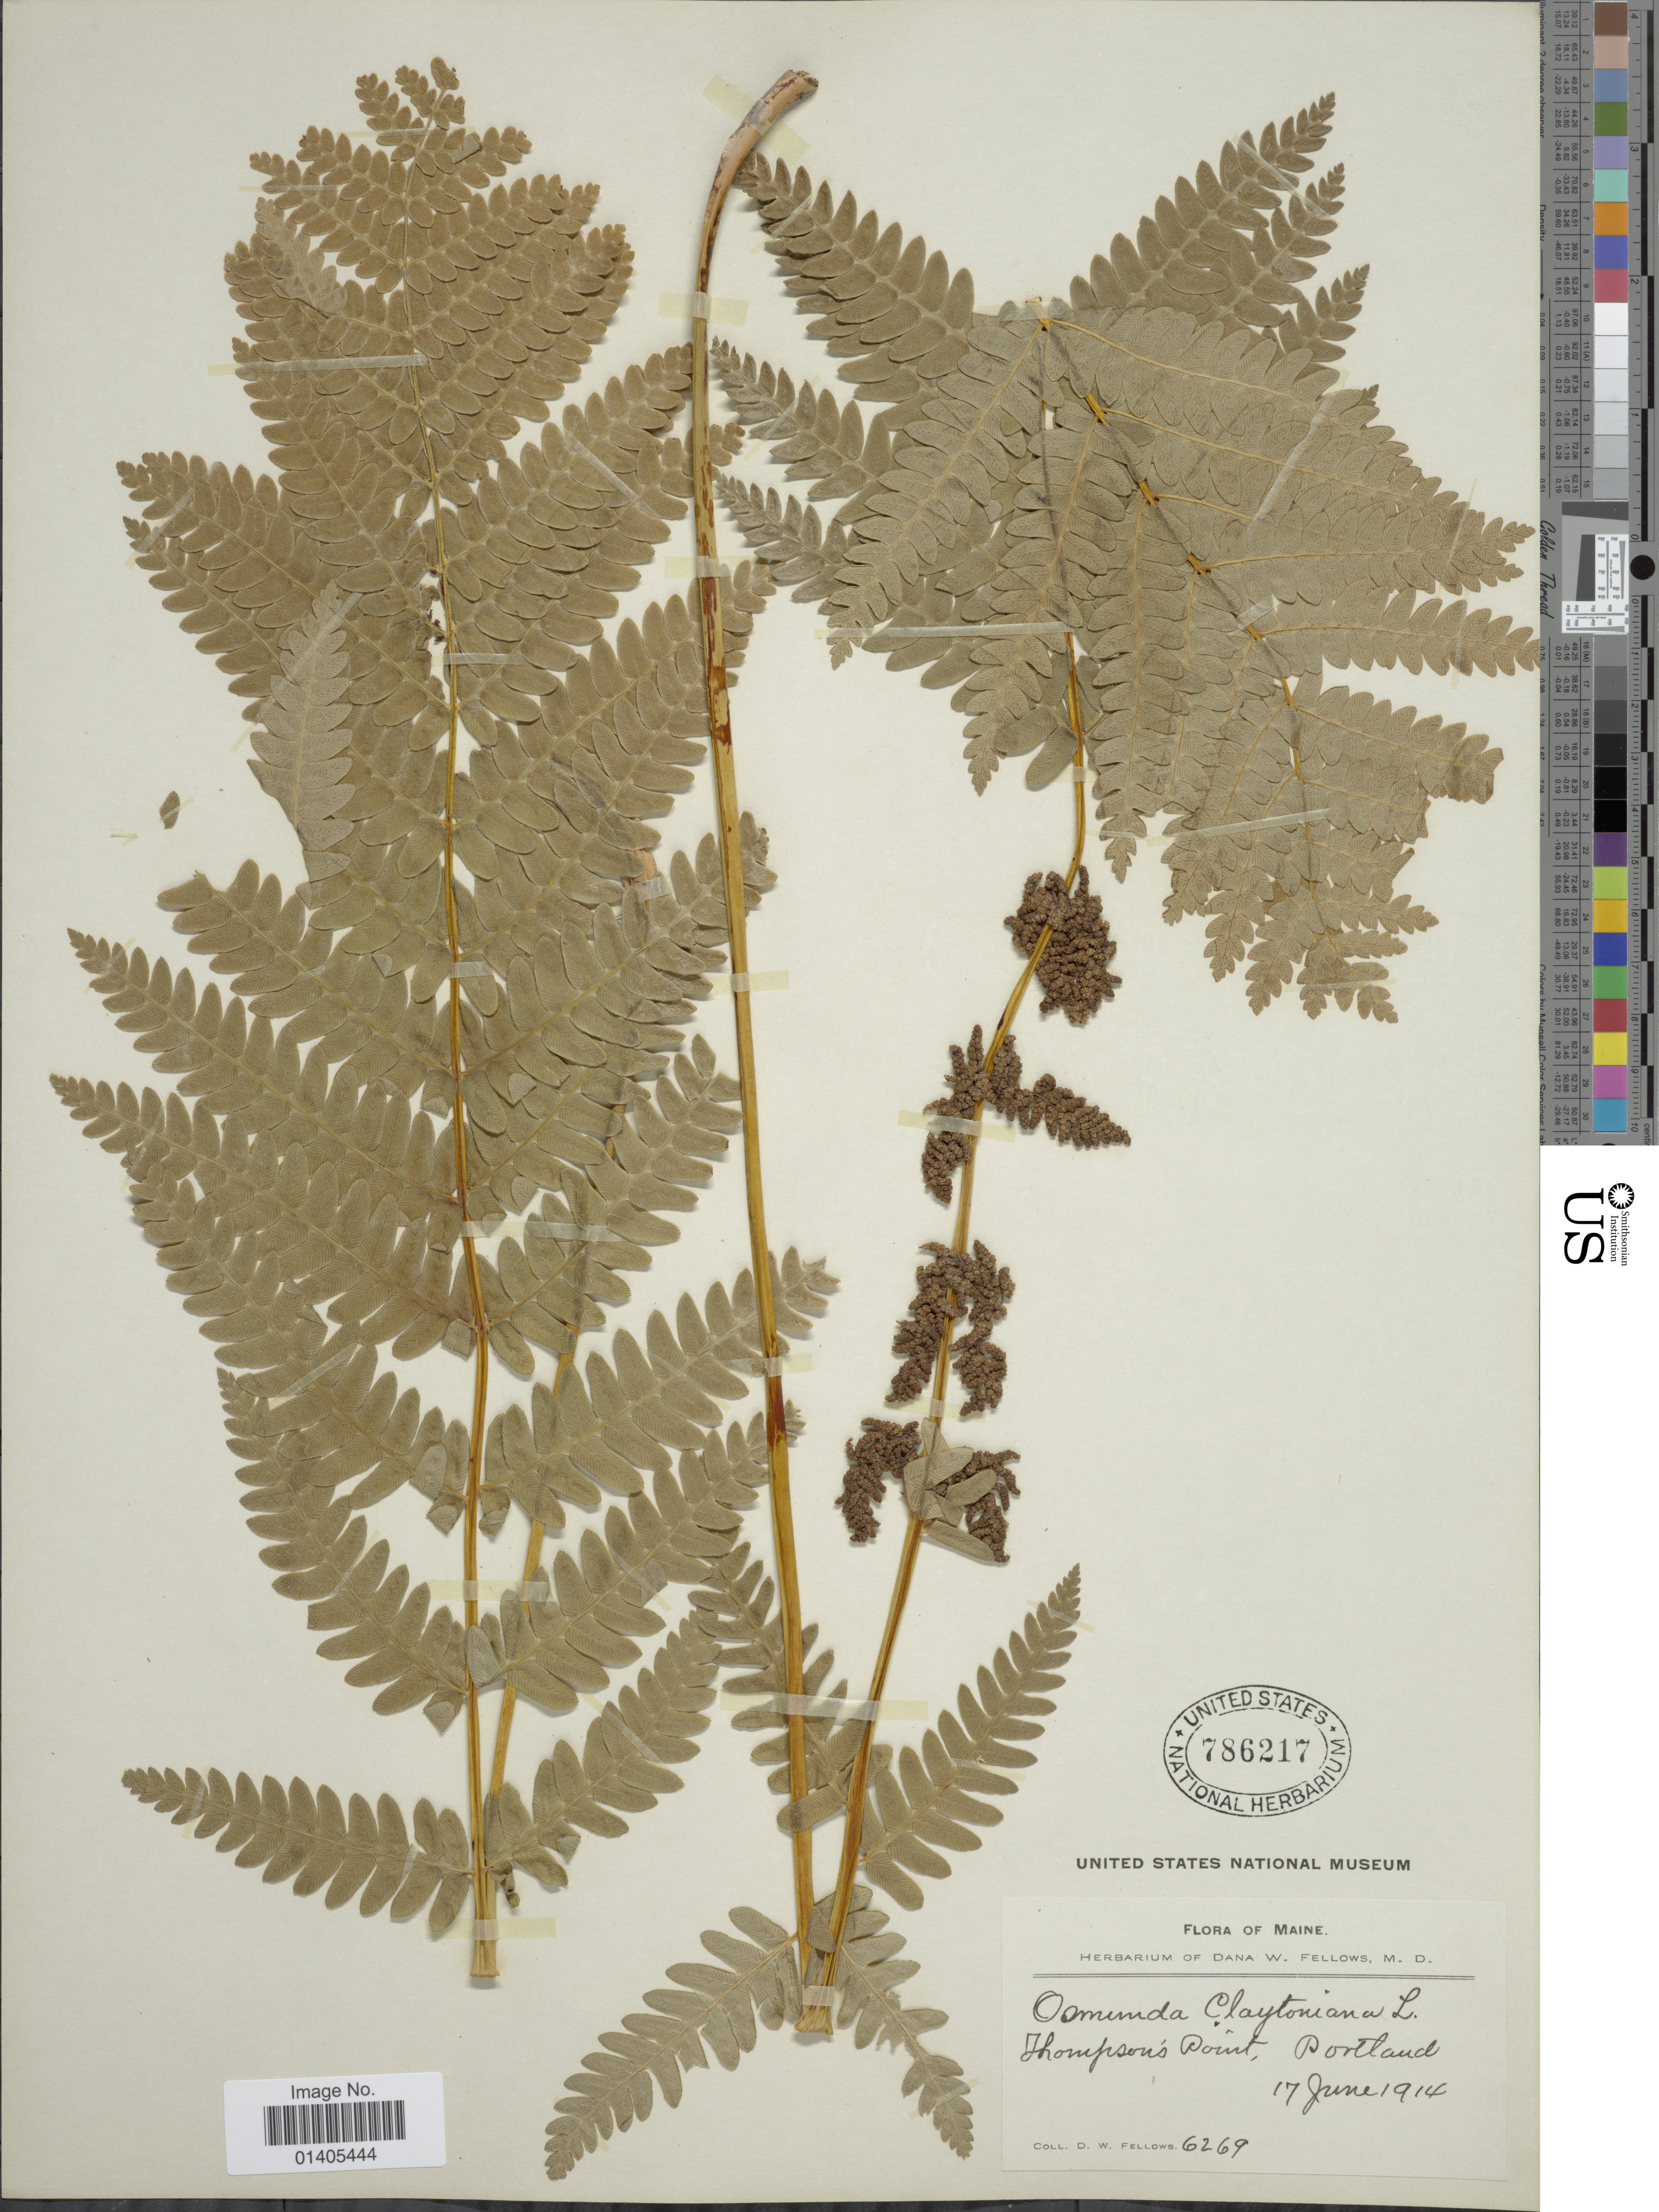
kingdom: Plantae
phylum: Tracheophyta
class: Polypodiopsida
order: Osmundales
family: Osmundaceae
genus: Osmunda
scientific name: Osmunda claytoniana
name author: (L.) Tagawa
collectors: D. W. Fellows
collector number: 6269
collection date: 1914-06-17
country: United States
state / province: Maine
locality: Thompsons Point, Portland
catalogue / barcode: US 786217